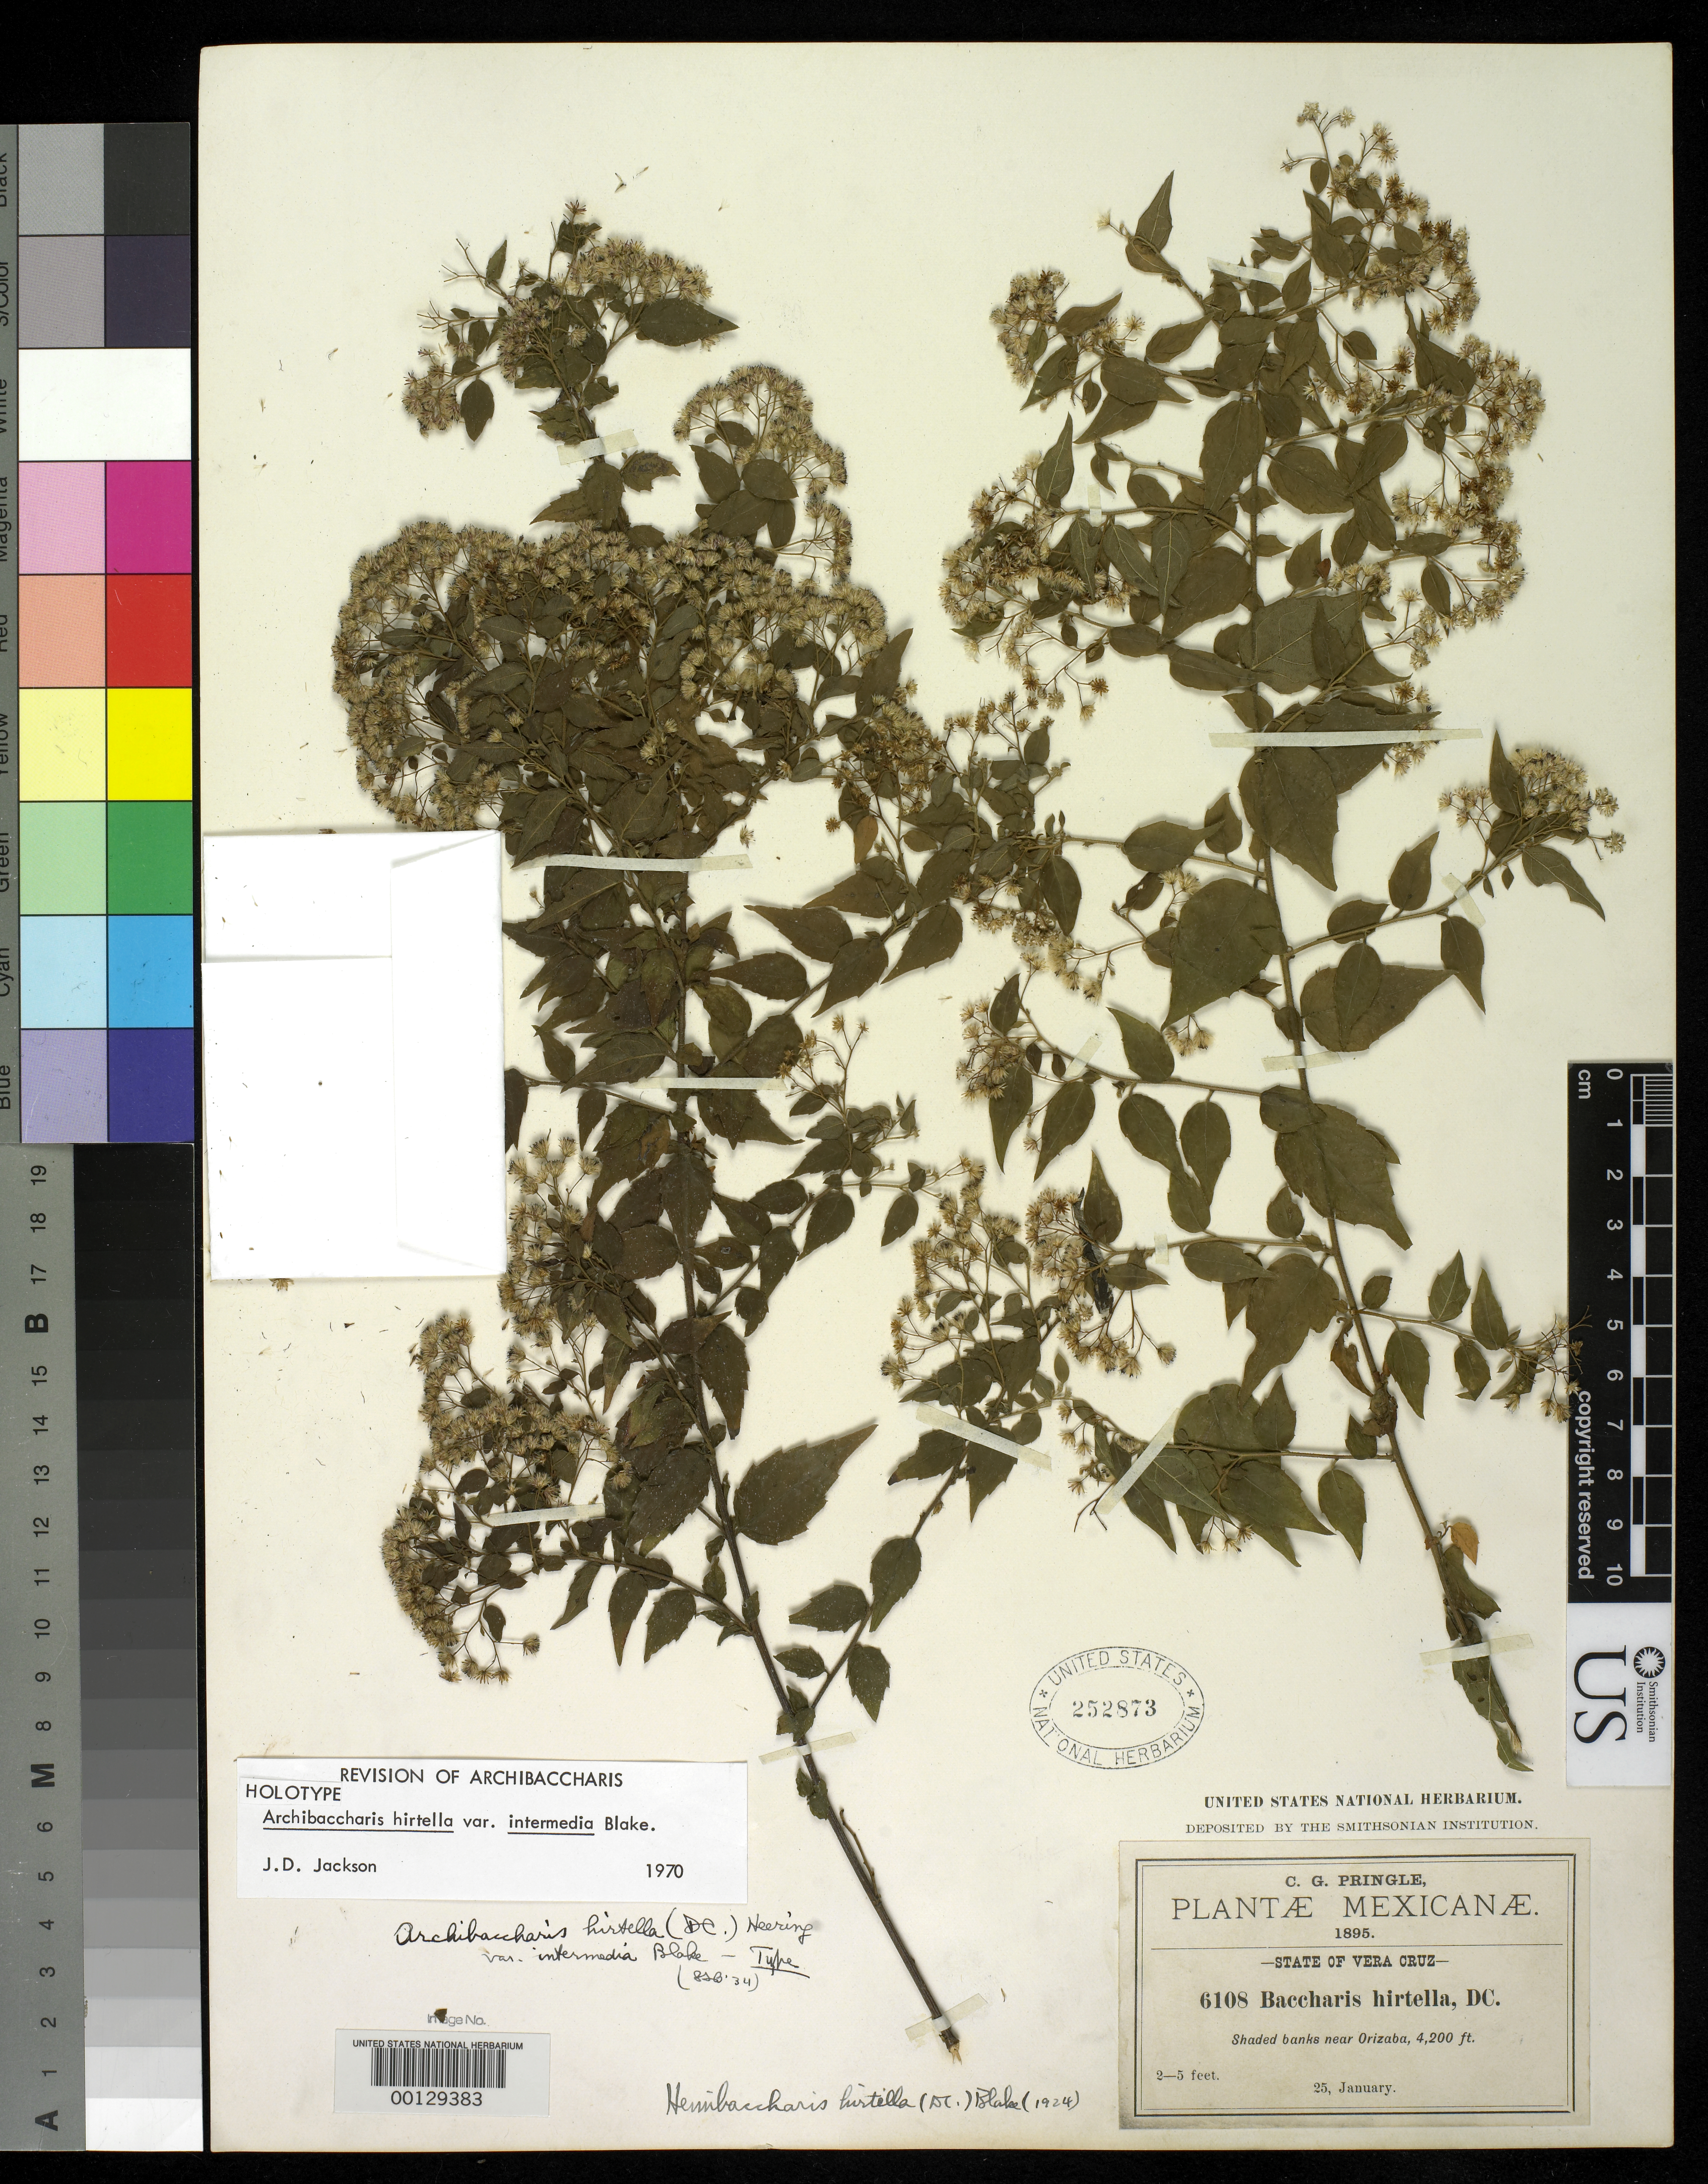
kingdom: Plantae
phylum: Tracheophyta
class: Magnoliopsida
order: Asterales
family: Asteraceae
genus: Archibaccharis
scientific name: Archibaccharis hirtella var. intermedia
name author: S.F. Blake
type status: Holotype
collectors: C. G. Pringle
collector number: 6108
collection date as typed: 25 Jan 1895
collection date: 1895-01-25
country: Mexico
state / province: Veracruz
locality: Neare Orizaba.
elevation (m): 1280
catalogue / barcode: US 252873